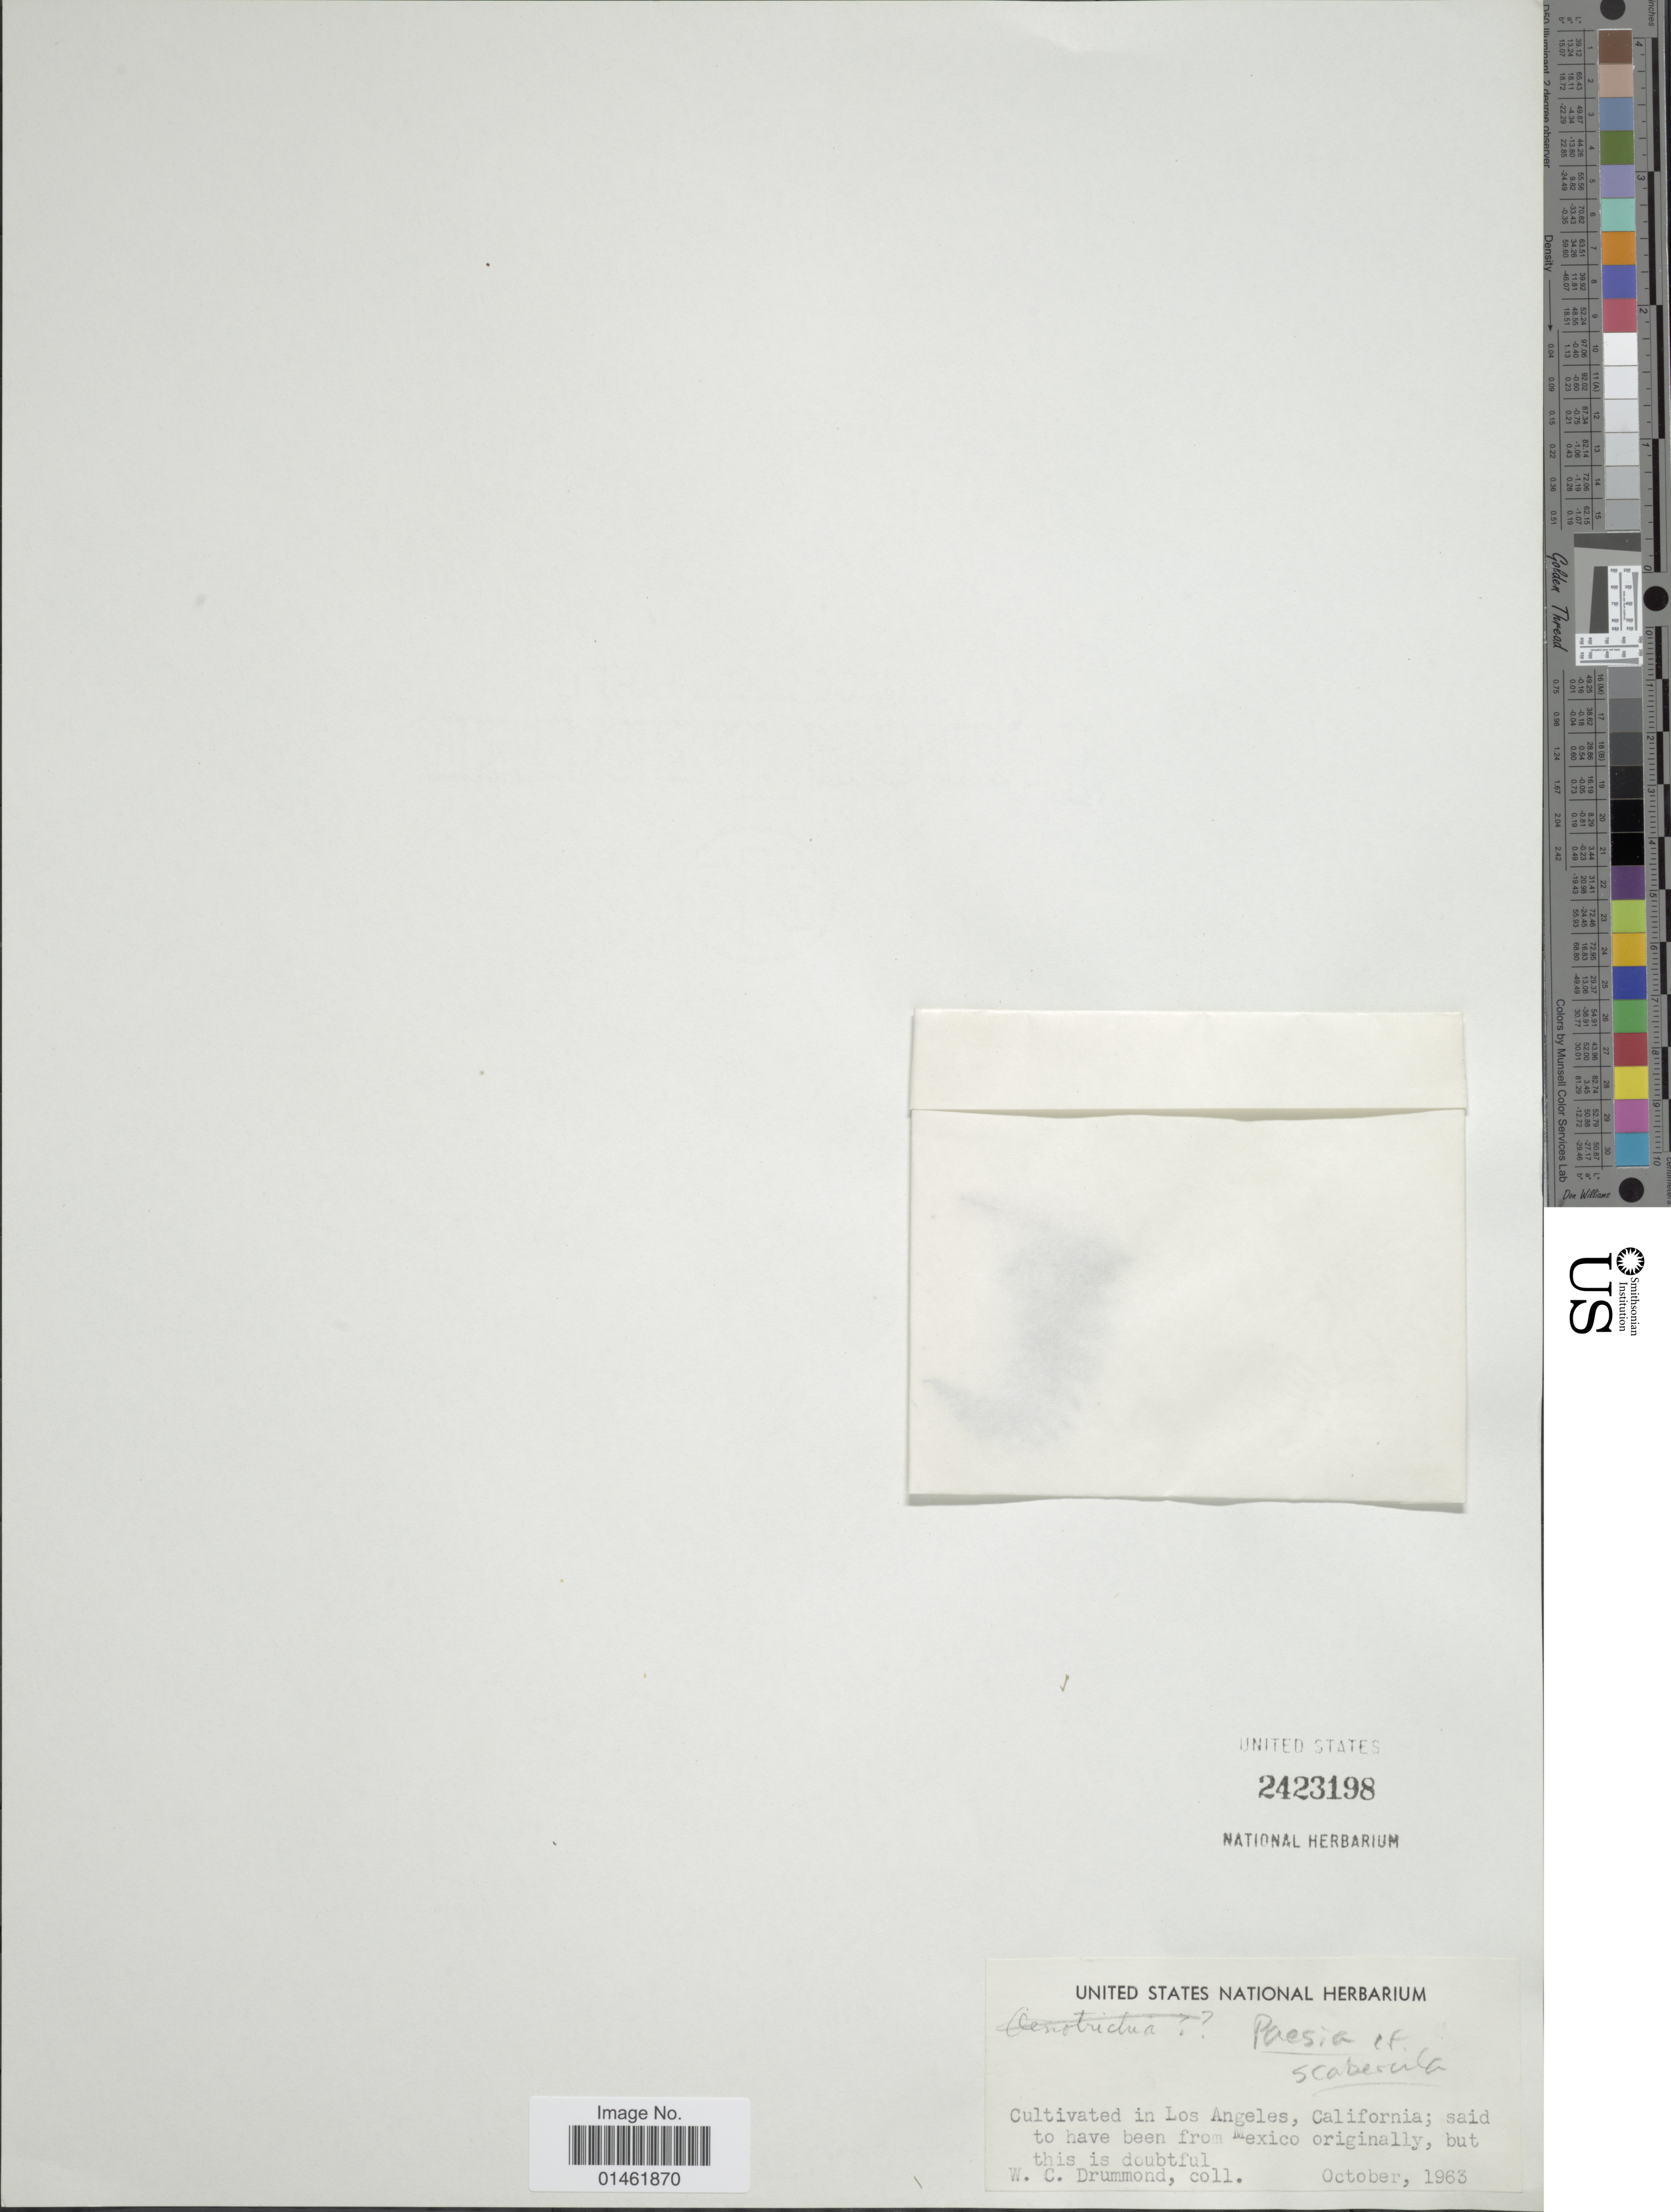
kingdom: Plantae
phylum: Tracheophyta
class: Polypodiopsida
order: Polypodiales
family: Dennstaedtiaceae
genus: Paesia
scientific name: Paesia scaberula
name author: Kuhn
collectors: W. Drummond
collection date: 1963-10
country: United States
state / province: California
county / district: Los Angeles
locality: Cultivated in Los Angeles, California; said to have been from Mexico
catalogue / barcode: US 2423198